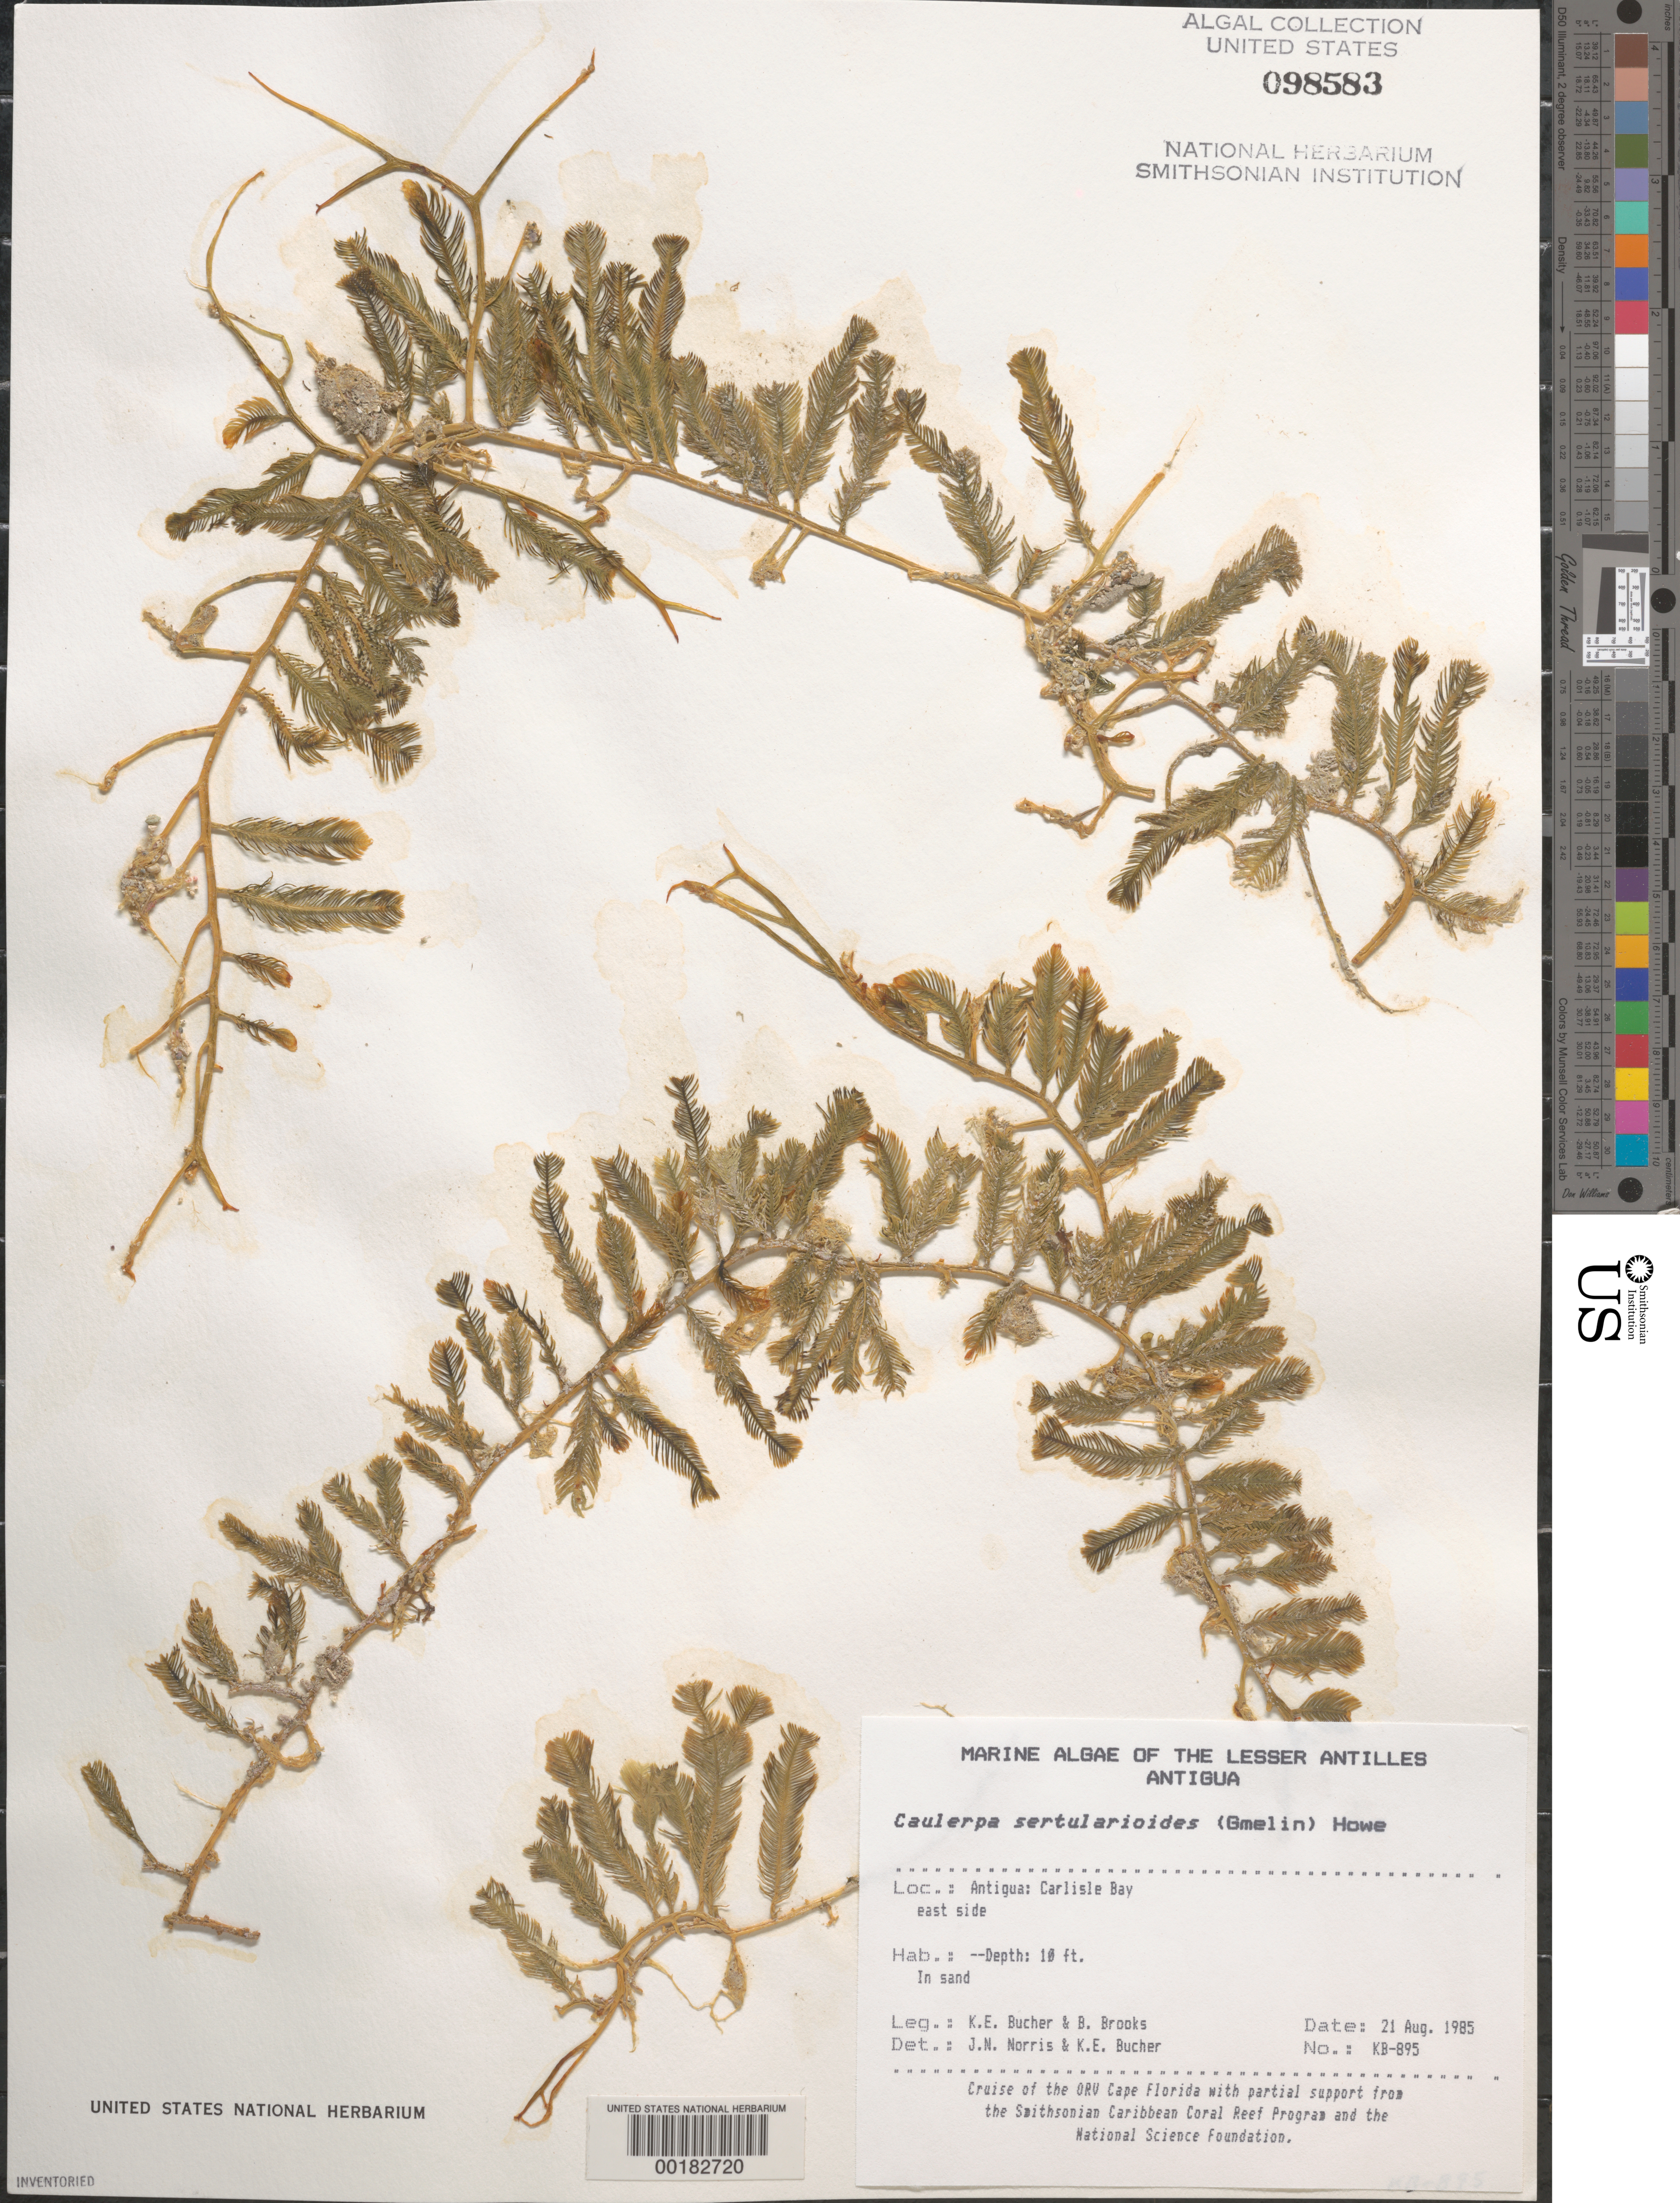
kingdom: Plantae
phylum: Chlorophyta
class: Ulvophyceae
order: Bryopsidales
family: Caulerpaceae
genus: Caulerpa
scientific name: Caulerpa sertularioides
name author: (S.G. Gmel.) M. Howe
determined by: Norris, J. N.; Bucher, K. E.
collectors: K. E. Bucher & B. Brooks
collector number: KB-895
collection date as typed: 21 Aug 1985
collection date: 1985-08-21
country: Antigua and Barbuda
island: Antigua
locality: Carlisle Bay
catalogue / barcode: US 98583